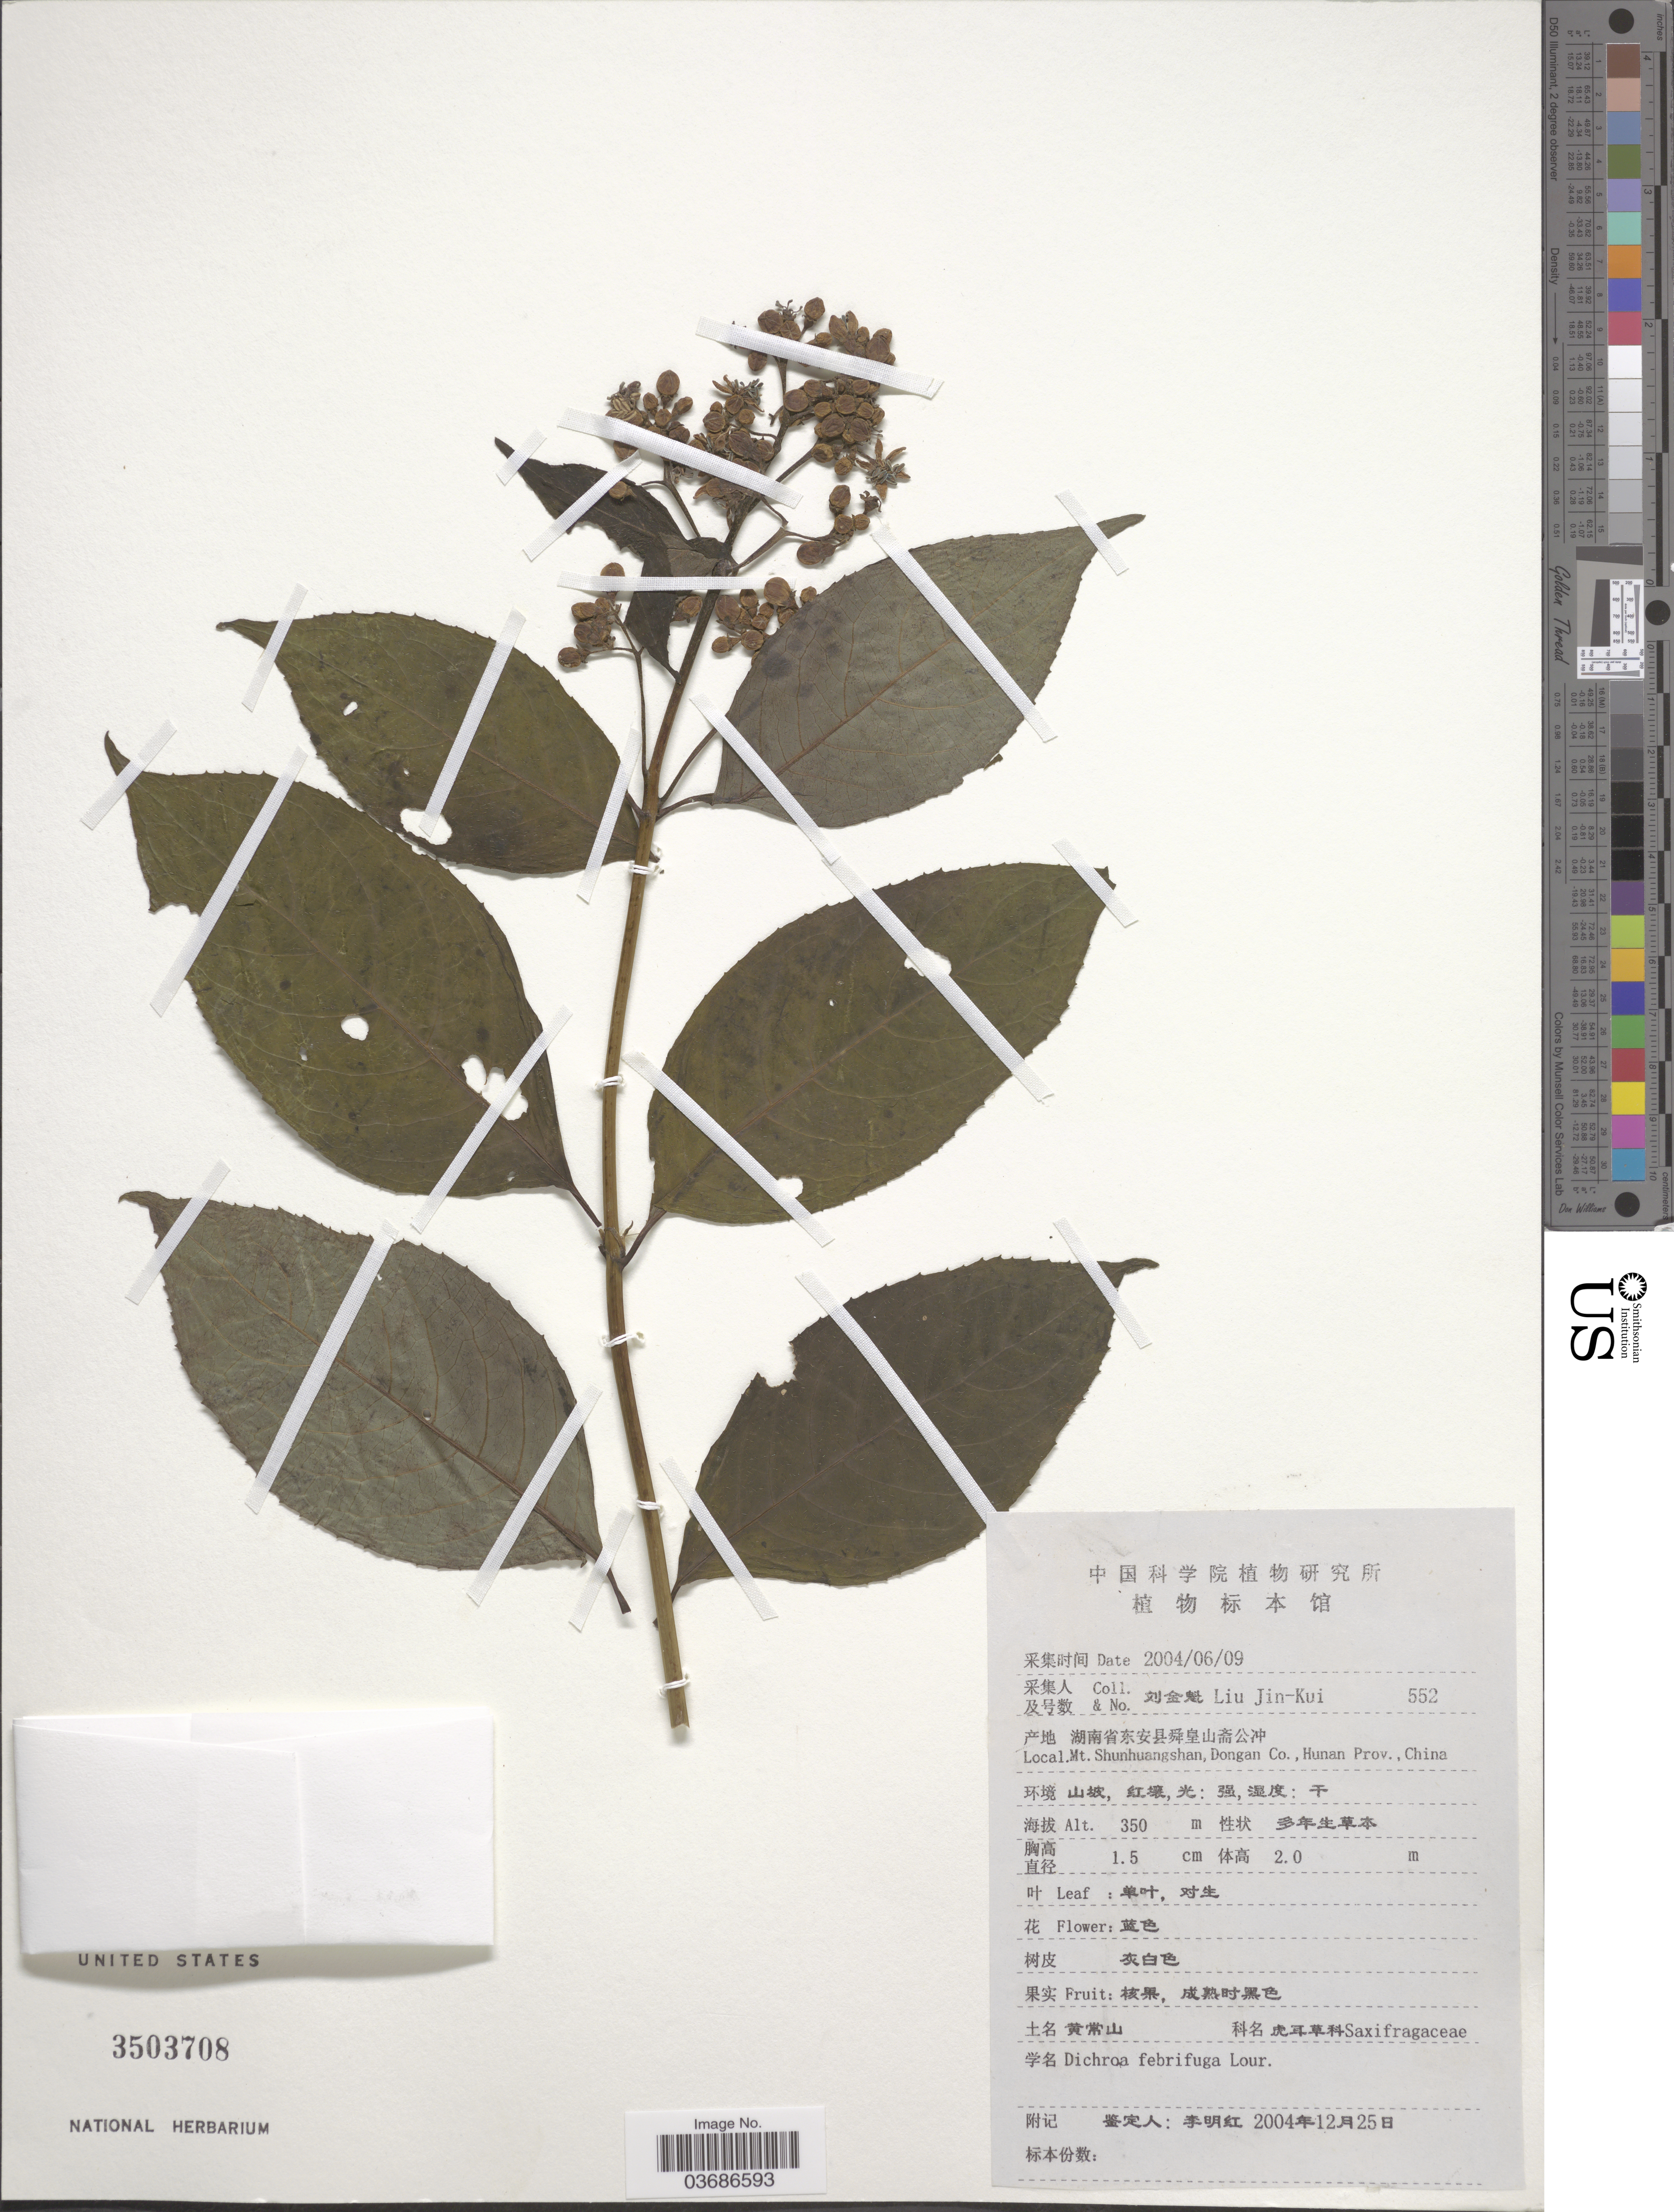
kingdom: Plantae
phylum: Tracheophyta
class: Magnoliopsida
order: Cornales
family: Hydrangeaceae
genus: Hydrangea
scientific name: Hydrangea febrifuga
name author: (Lour.) Y. De Smet & C. Granados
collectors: Liu Jin-Kui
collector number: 552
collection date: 2004-06-09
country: China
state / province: Hunan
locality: Mt. Shunhuangshan, Dongan Co.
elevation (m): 350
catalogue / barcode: US 3503708